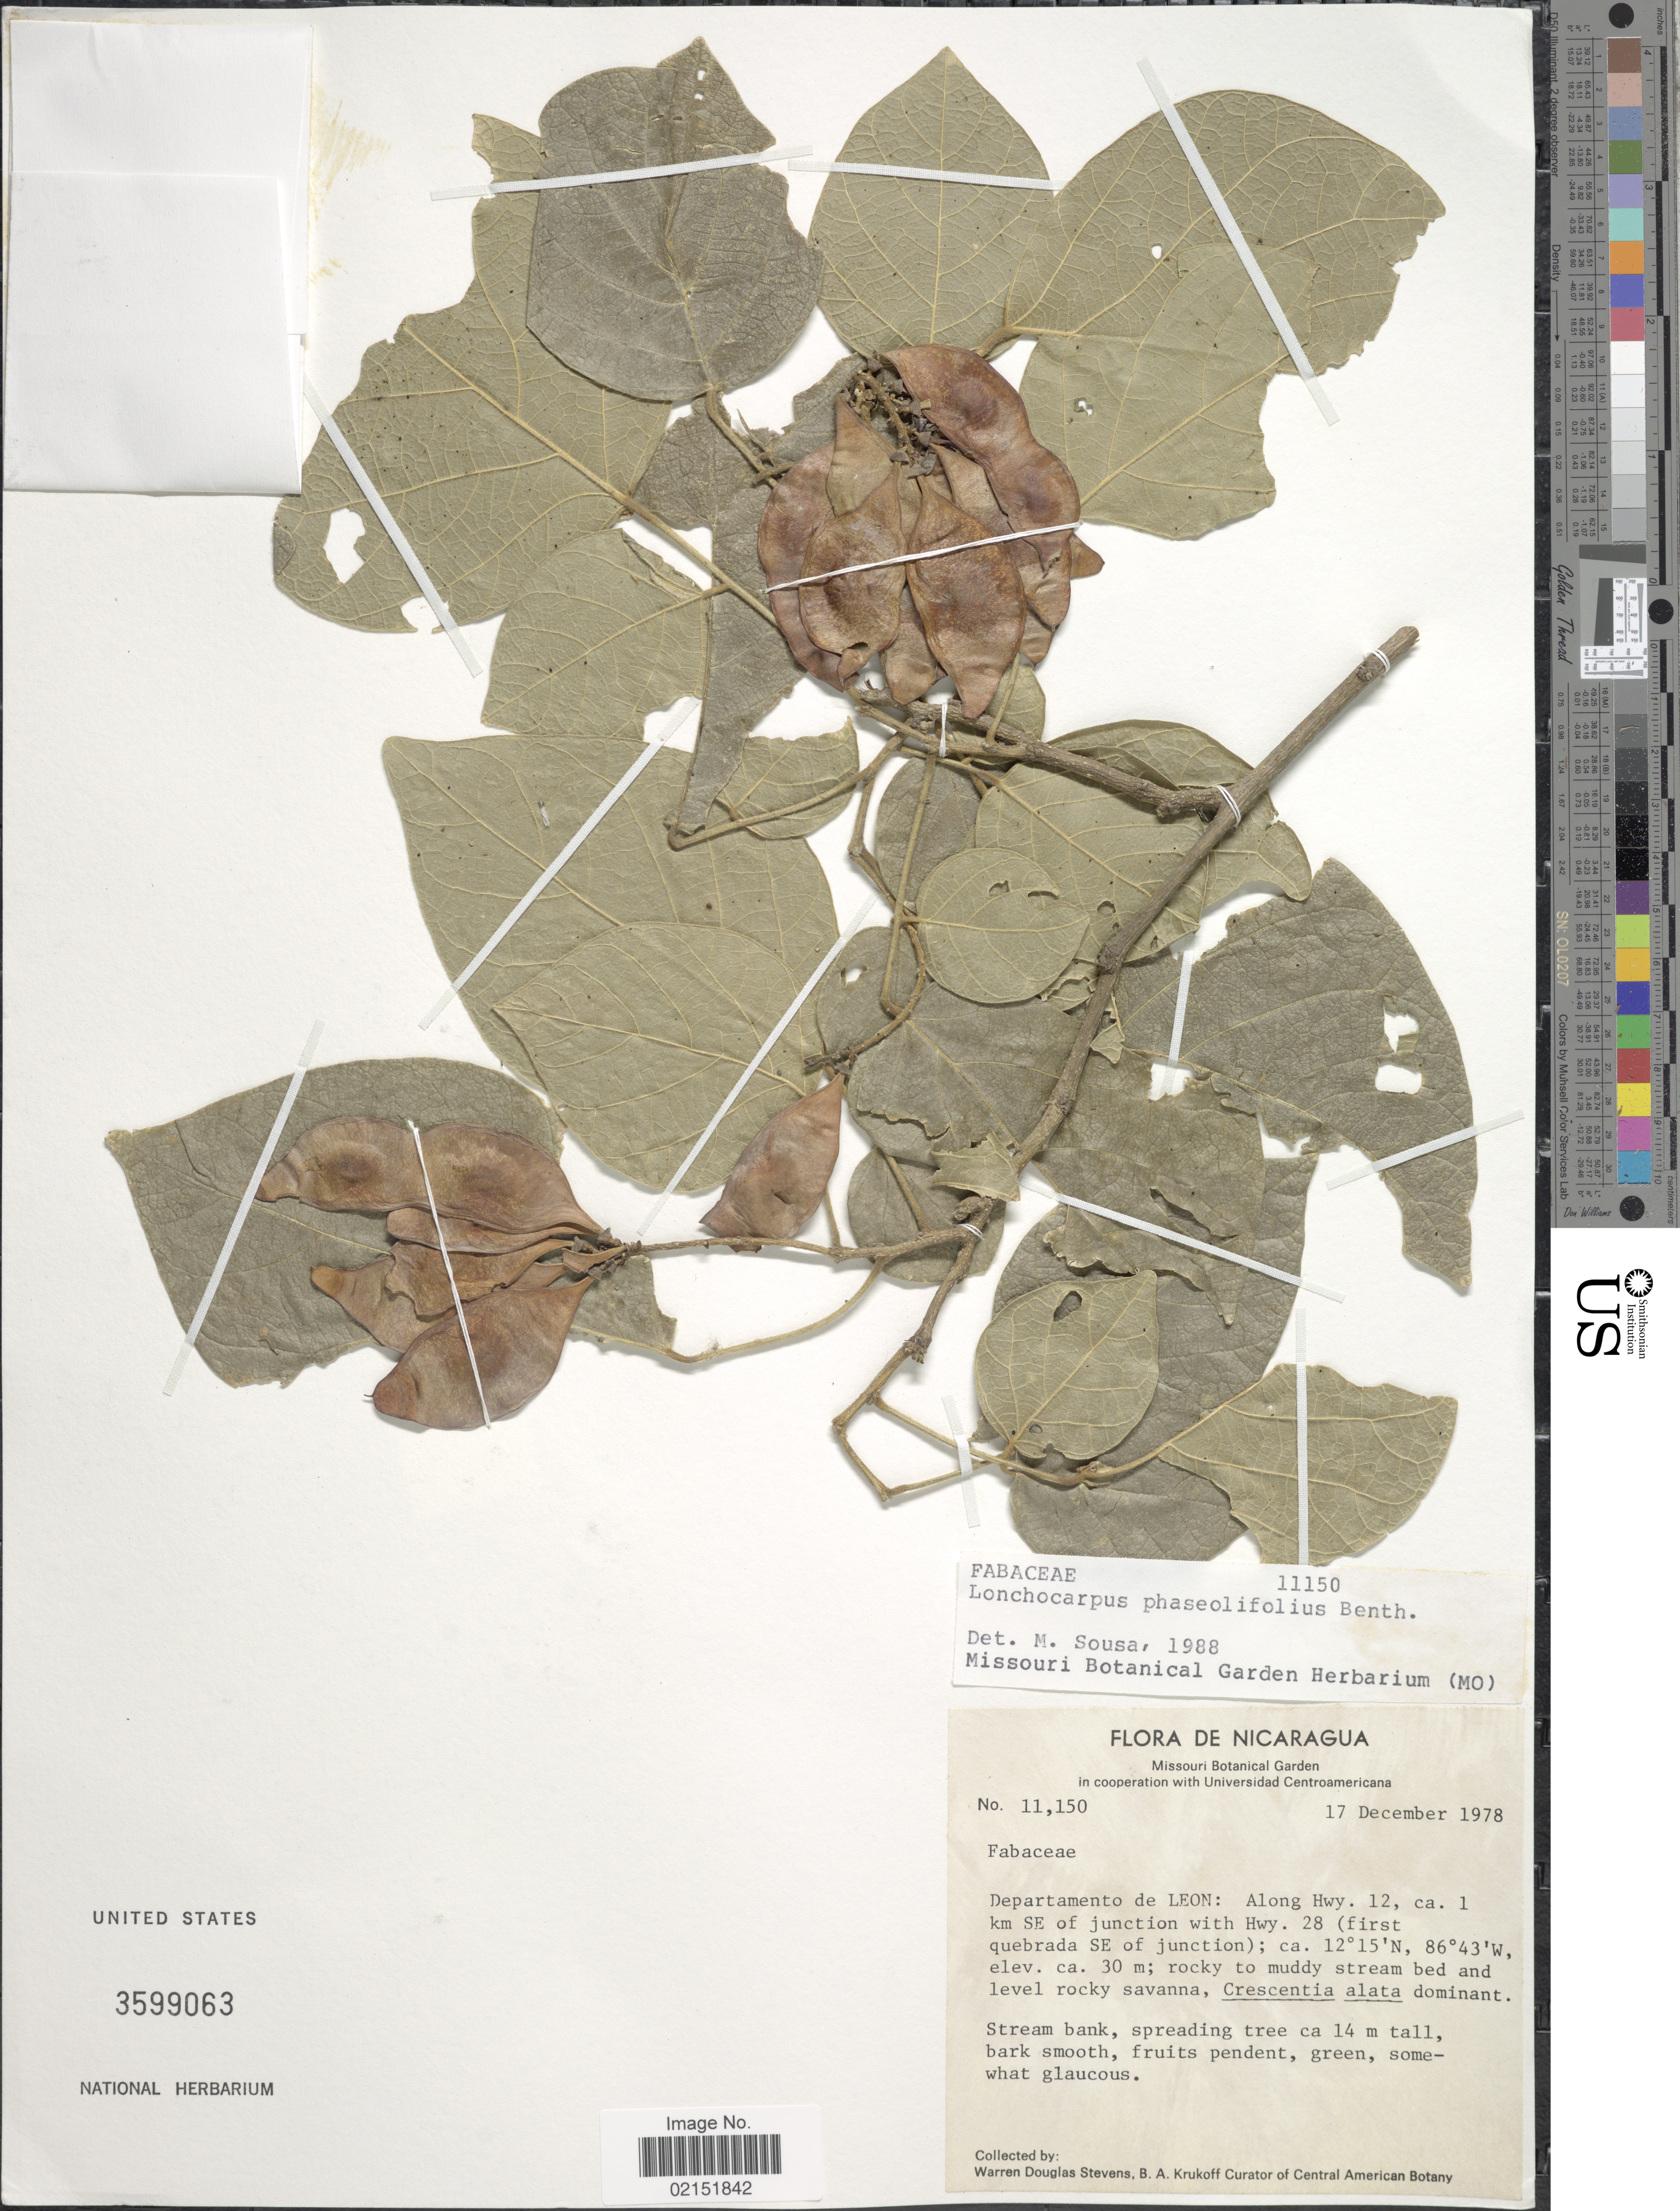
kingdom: Plantae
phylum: Tracheophyta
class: Magnoliopsida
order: Fabales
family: Fabaceae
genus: Lonchocarpus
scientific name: Lonchocarpus phaseolifolius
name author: Benth.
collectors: W. D. Stevens & B. A. Krukoff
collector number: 11150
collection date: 1978-12-17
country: Nicaragua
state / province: Leon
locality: Along Hwy. 12, ca. 1 km SE of junction with Hwy. 28 (first quebrada SE of junction)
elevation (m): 30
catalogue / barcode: US 3599063